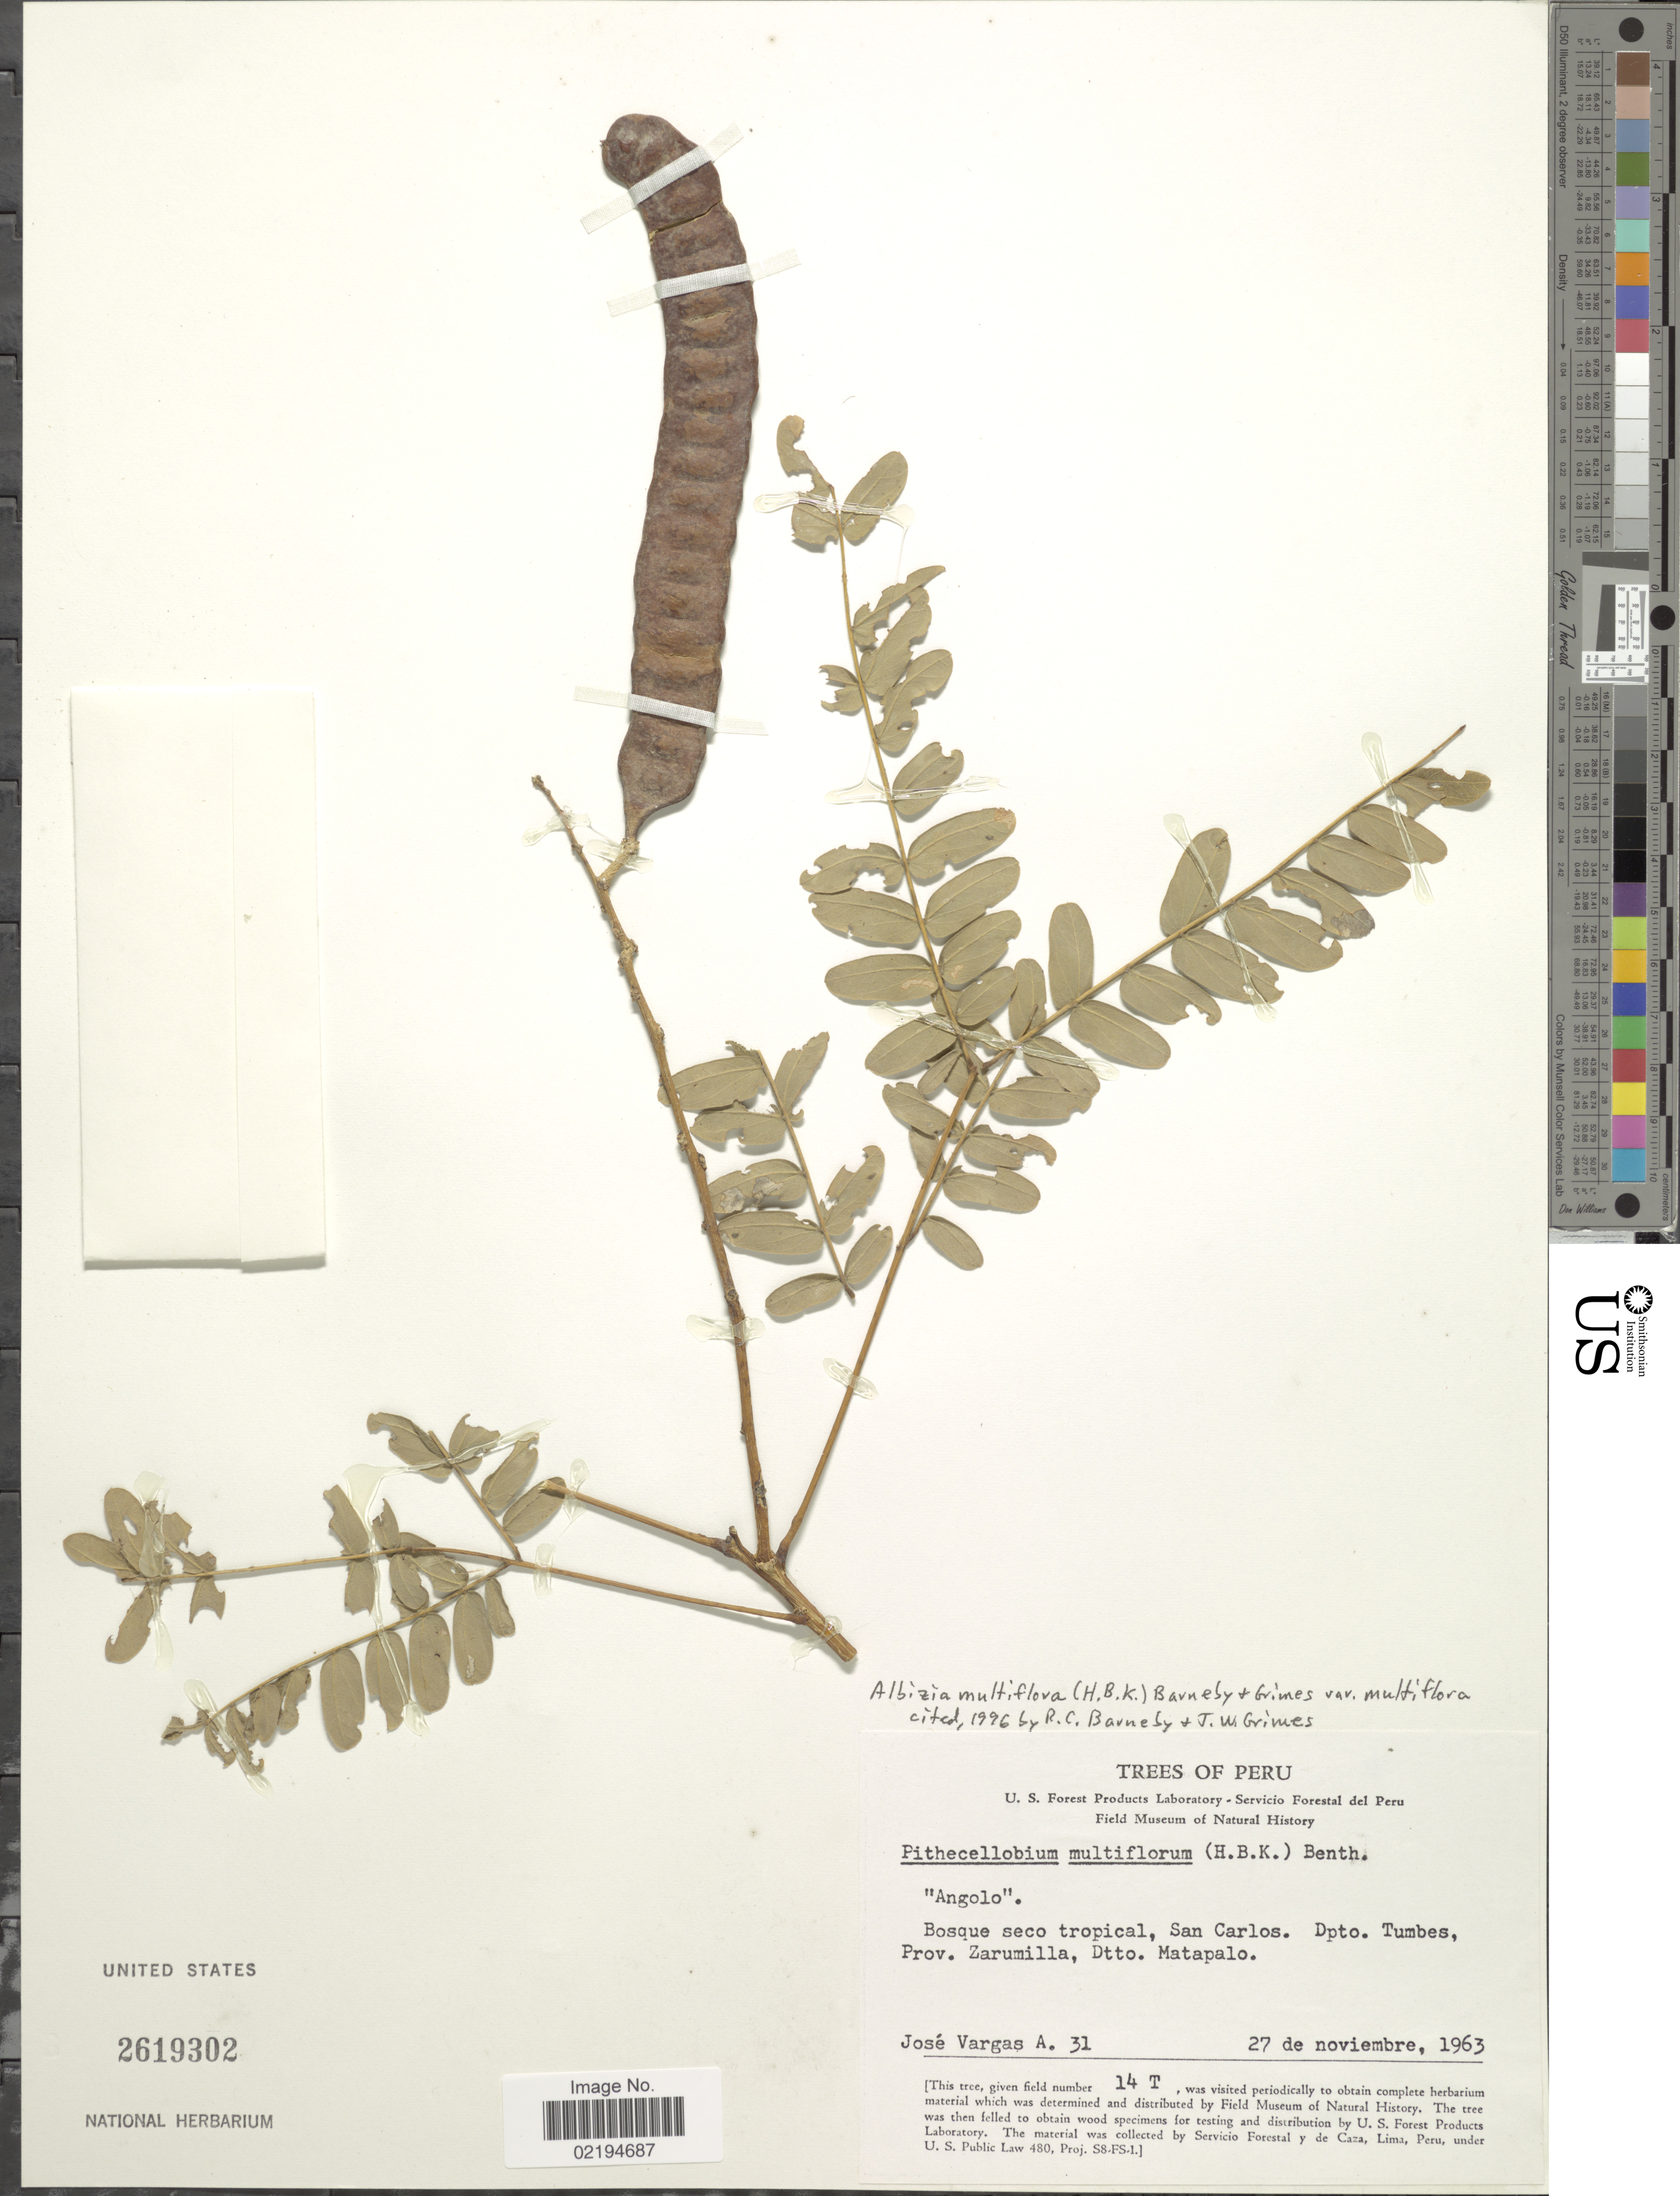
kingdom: Plantae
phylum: Tracheophyta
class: Magnoliopsida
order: Fabales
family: Fabaceae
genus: Pseudalbizzia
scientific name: Pseudalbizzia multiflora var. multiflora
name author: (Kunth) Koenen & Duno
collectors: J. V. Alvarez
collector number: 31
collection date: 1963-11-27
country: Peru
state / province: Tumbes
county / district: Zarumilla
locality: Bosque seco tropical, San Carlos, Prov. Zarumilla, Dtto. Matapalo.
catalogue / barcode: US 2619302